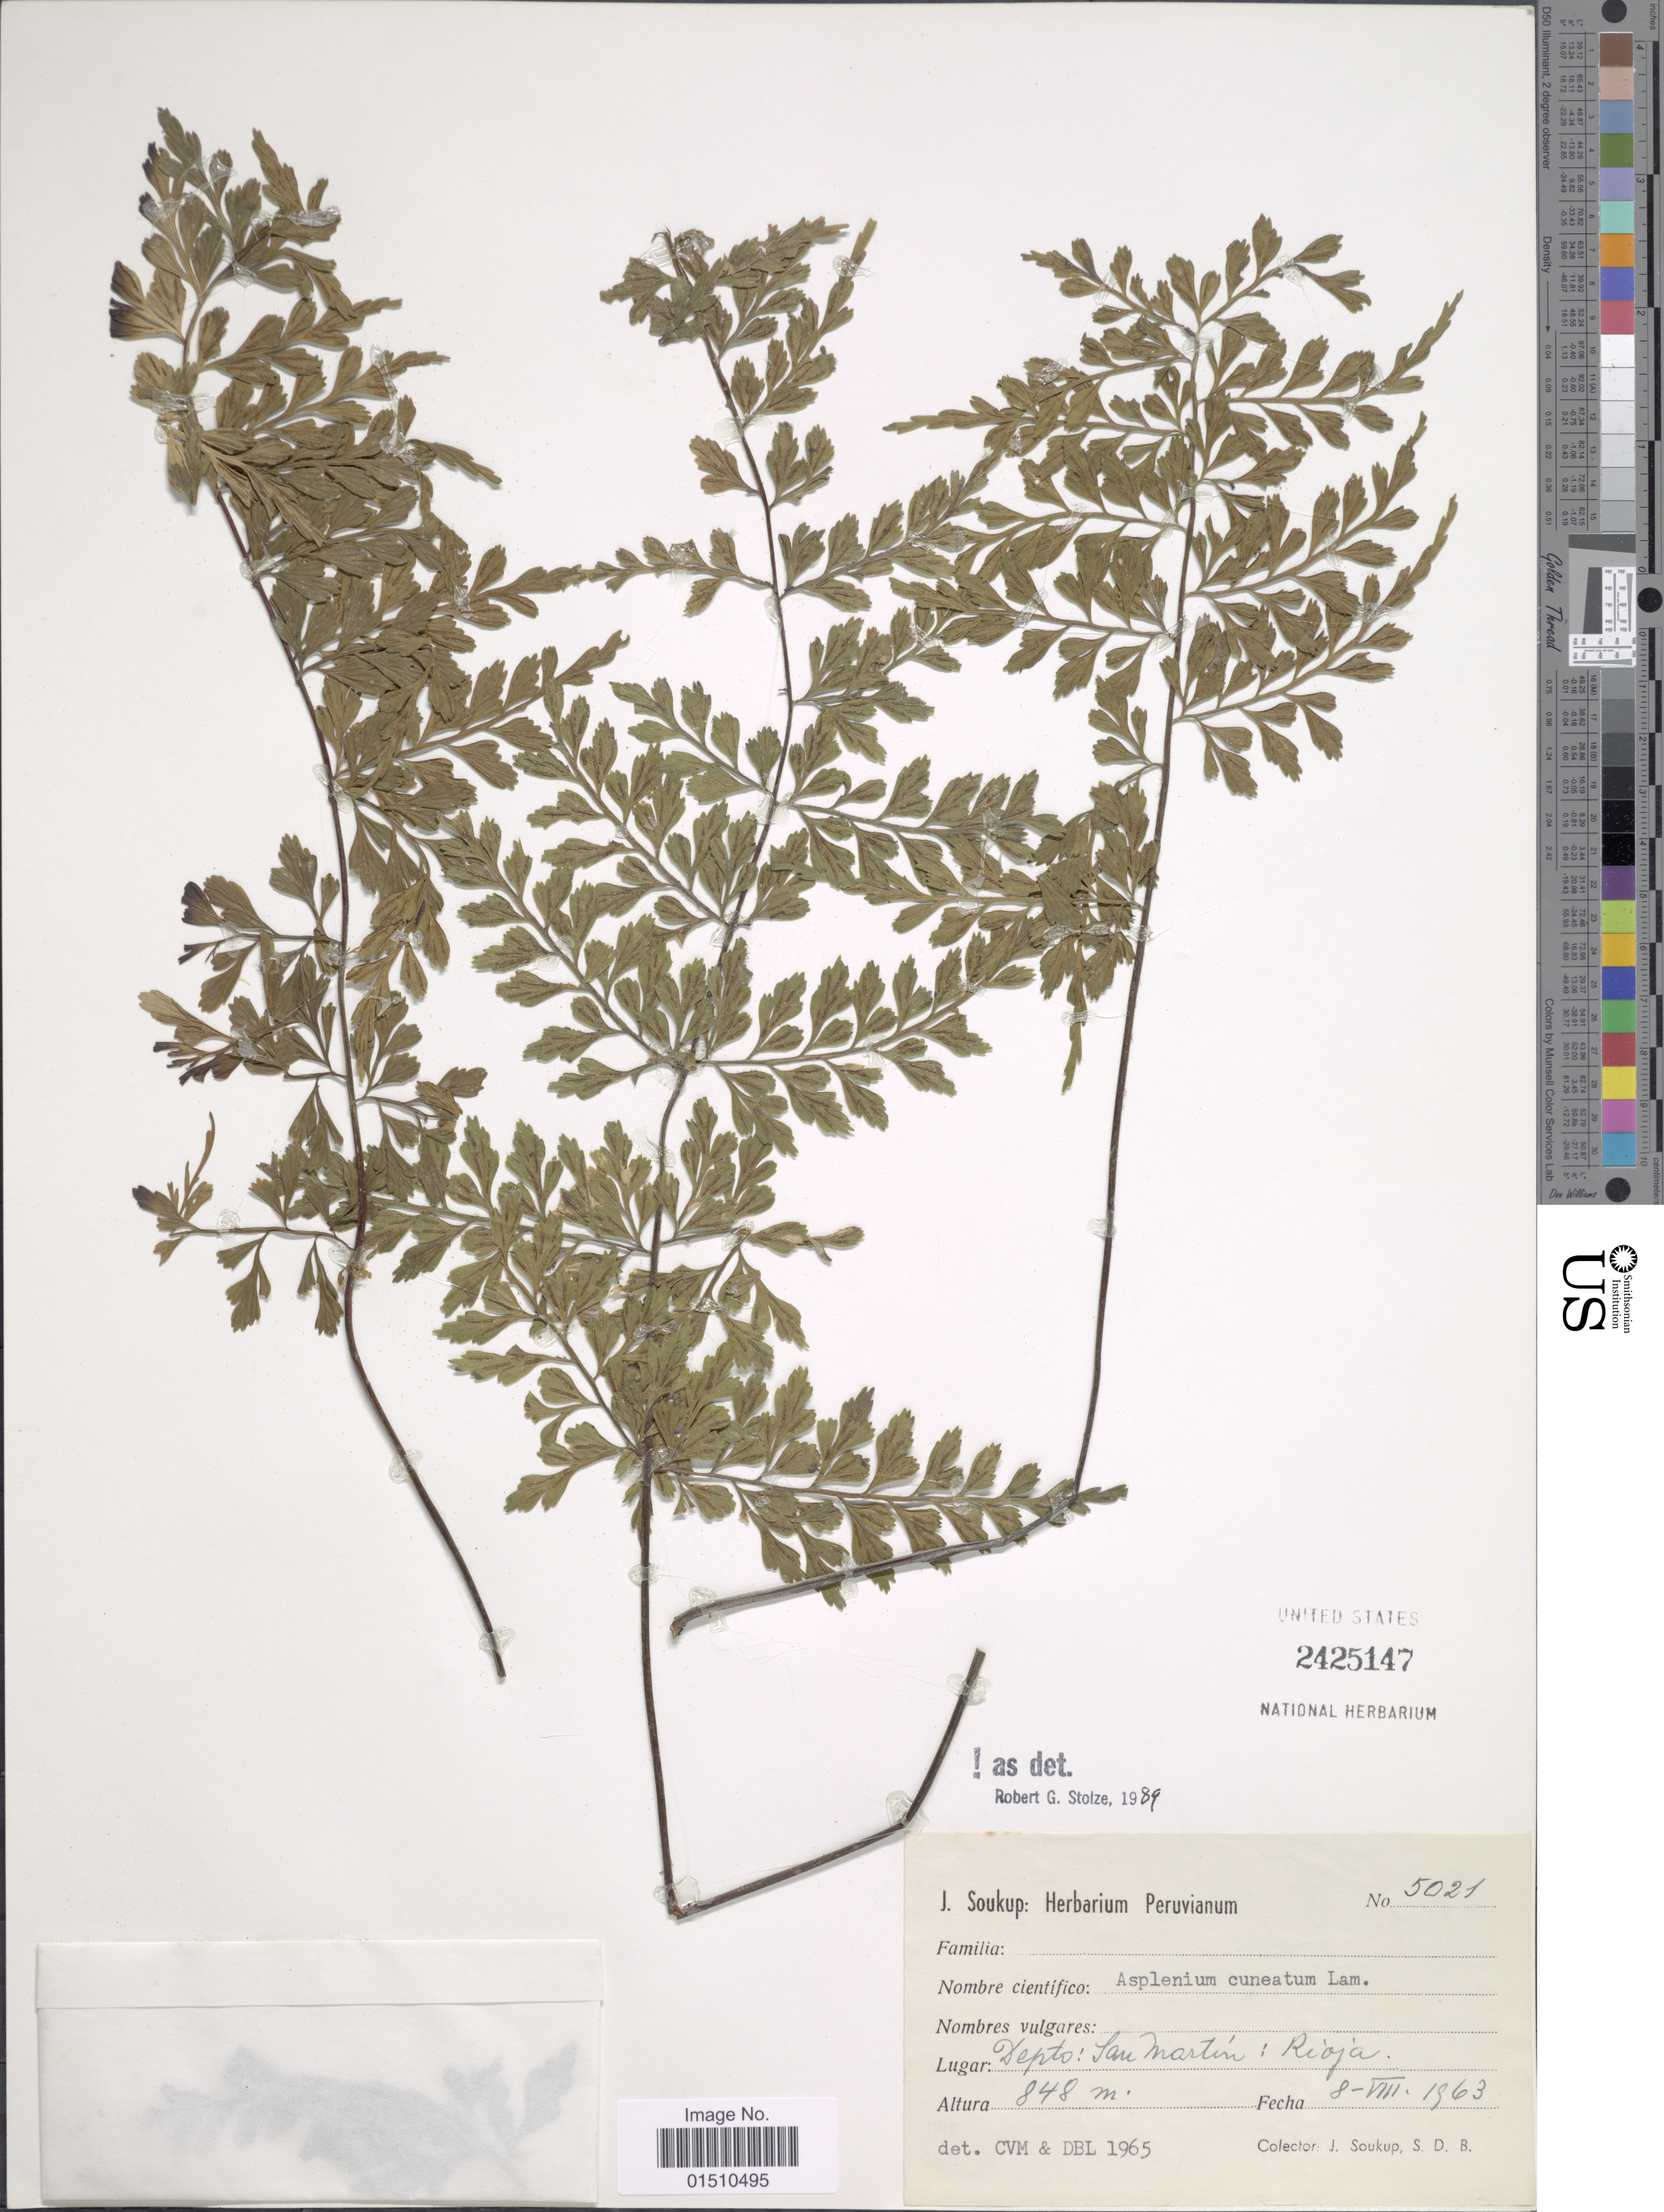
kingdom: Plantae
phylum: Tracheophyta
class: Polypodiopsida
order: Polypodiales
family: Aspleniaceae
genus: Asplenium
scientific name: Asplenium cuneatum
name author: Lam.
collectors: J. Soukup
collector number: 5021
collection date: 1963-08-08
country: Peru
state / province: San Martín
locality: Peru, Dept: San Martin: Rioja.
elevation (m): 848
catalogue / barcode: US 2425147